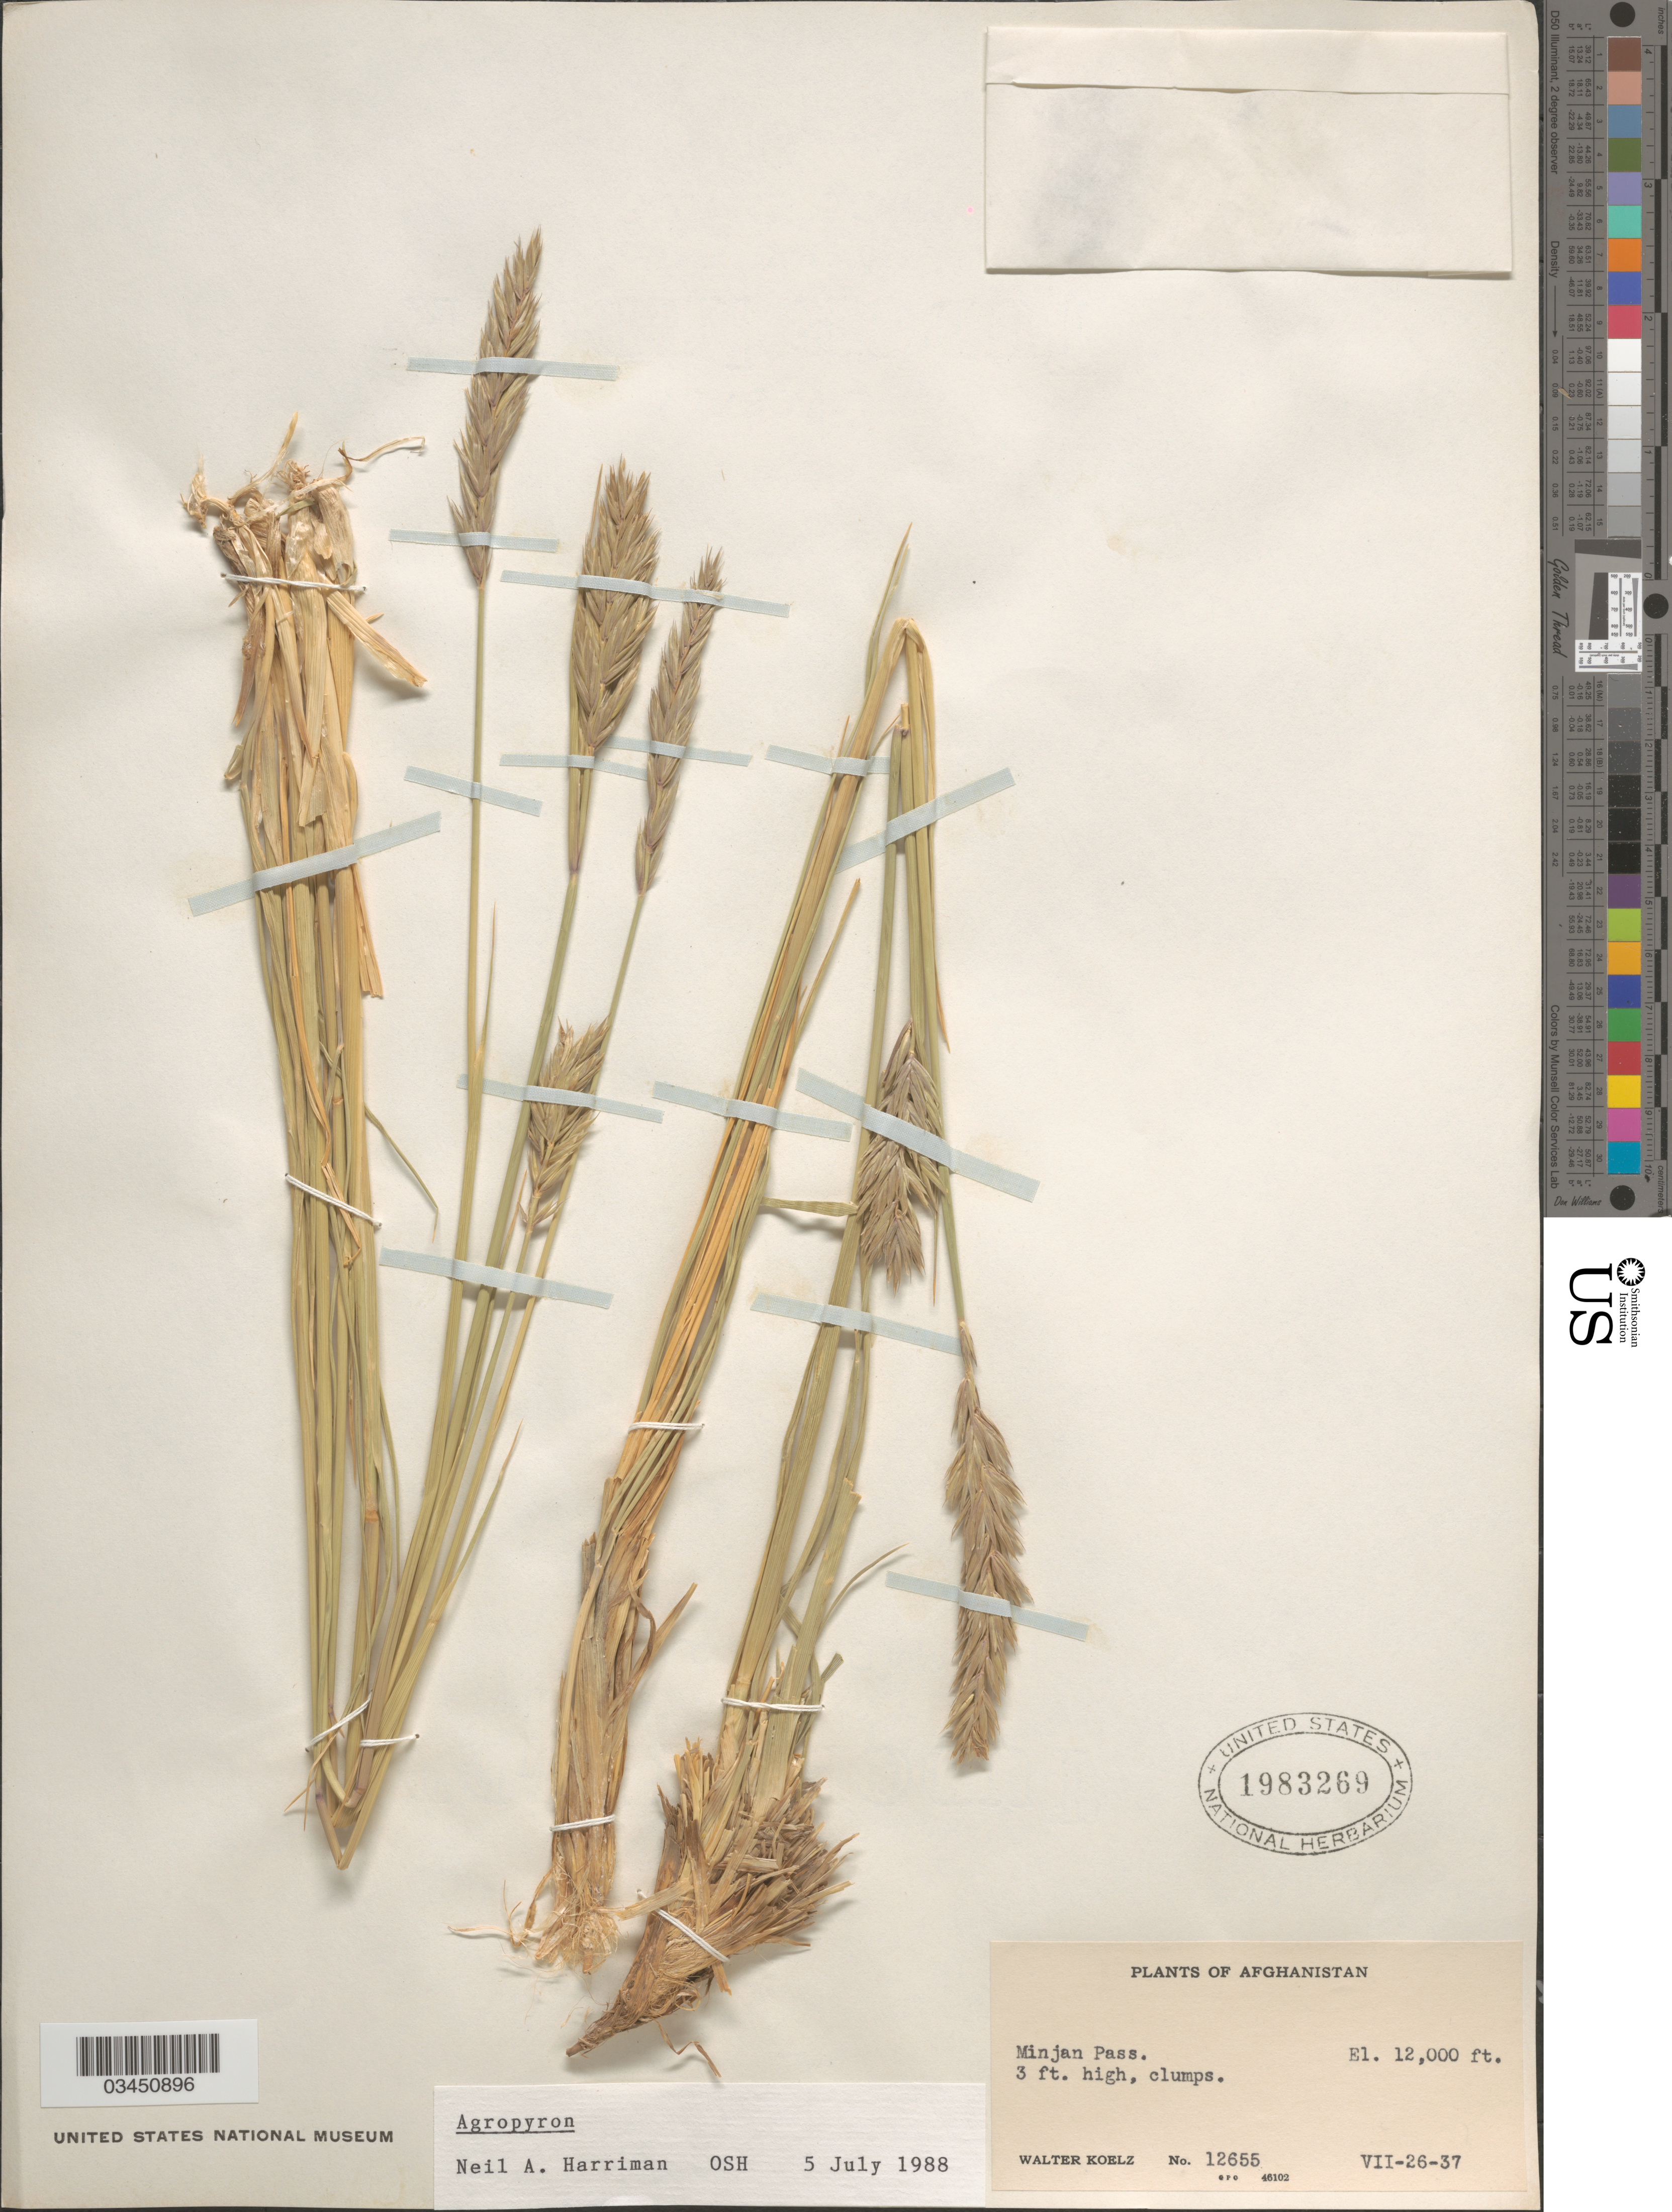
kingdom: Plantae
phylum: Tracheophyta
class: Liliopsida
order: Poales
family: Poaceae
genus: Elymus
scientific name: Elymus sp.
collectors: W. N. Koelz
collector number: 12655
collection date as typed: Transcribed d/m/y: 26/7/37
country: Afghanistan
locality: Minjan Pass.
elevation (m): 3658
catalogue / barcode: US 1983269